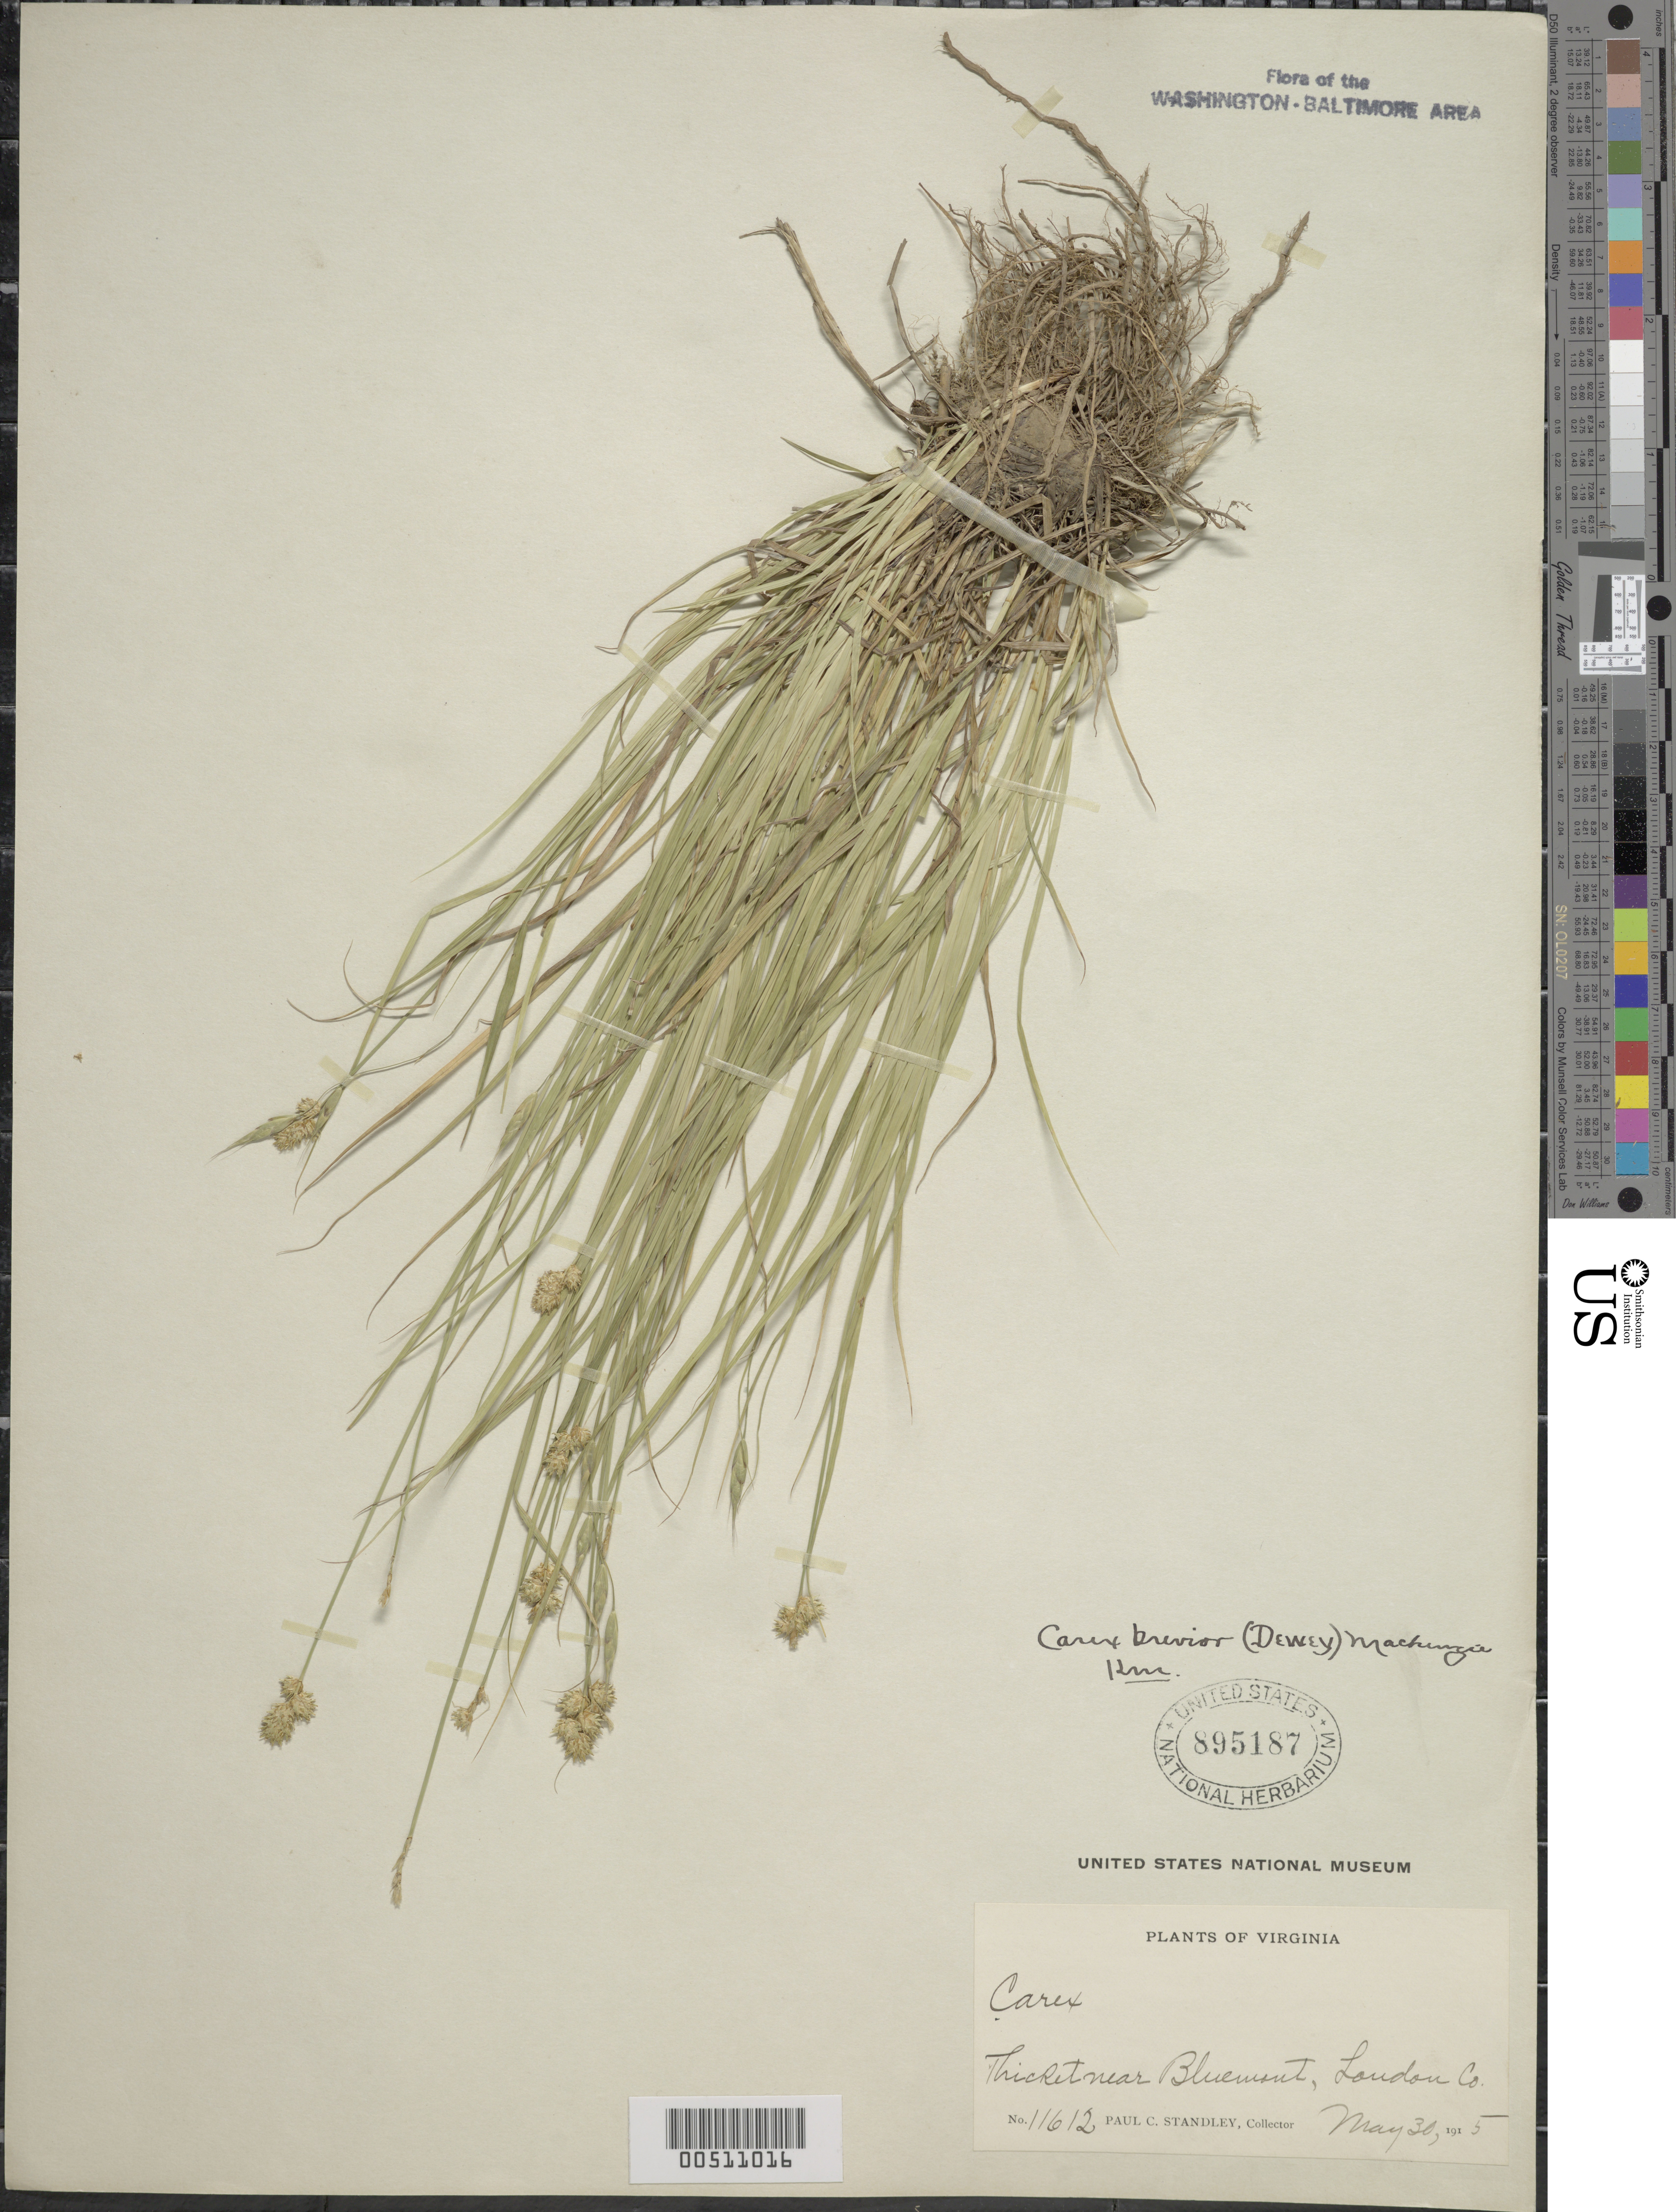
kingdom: Plantae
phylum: Tracheophyta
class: Liliopsida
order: Poales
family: Cyperaceae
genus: Carex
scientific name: Carex communis var. communis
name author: L.H. Bailey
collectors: P. C. Standley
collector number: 11612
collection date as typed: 30 May 1915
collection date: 1915-05-30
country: United States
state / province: Virginia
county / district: Loudoun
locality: Bluemont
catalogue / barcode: US 895187